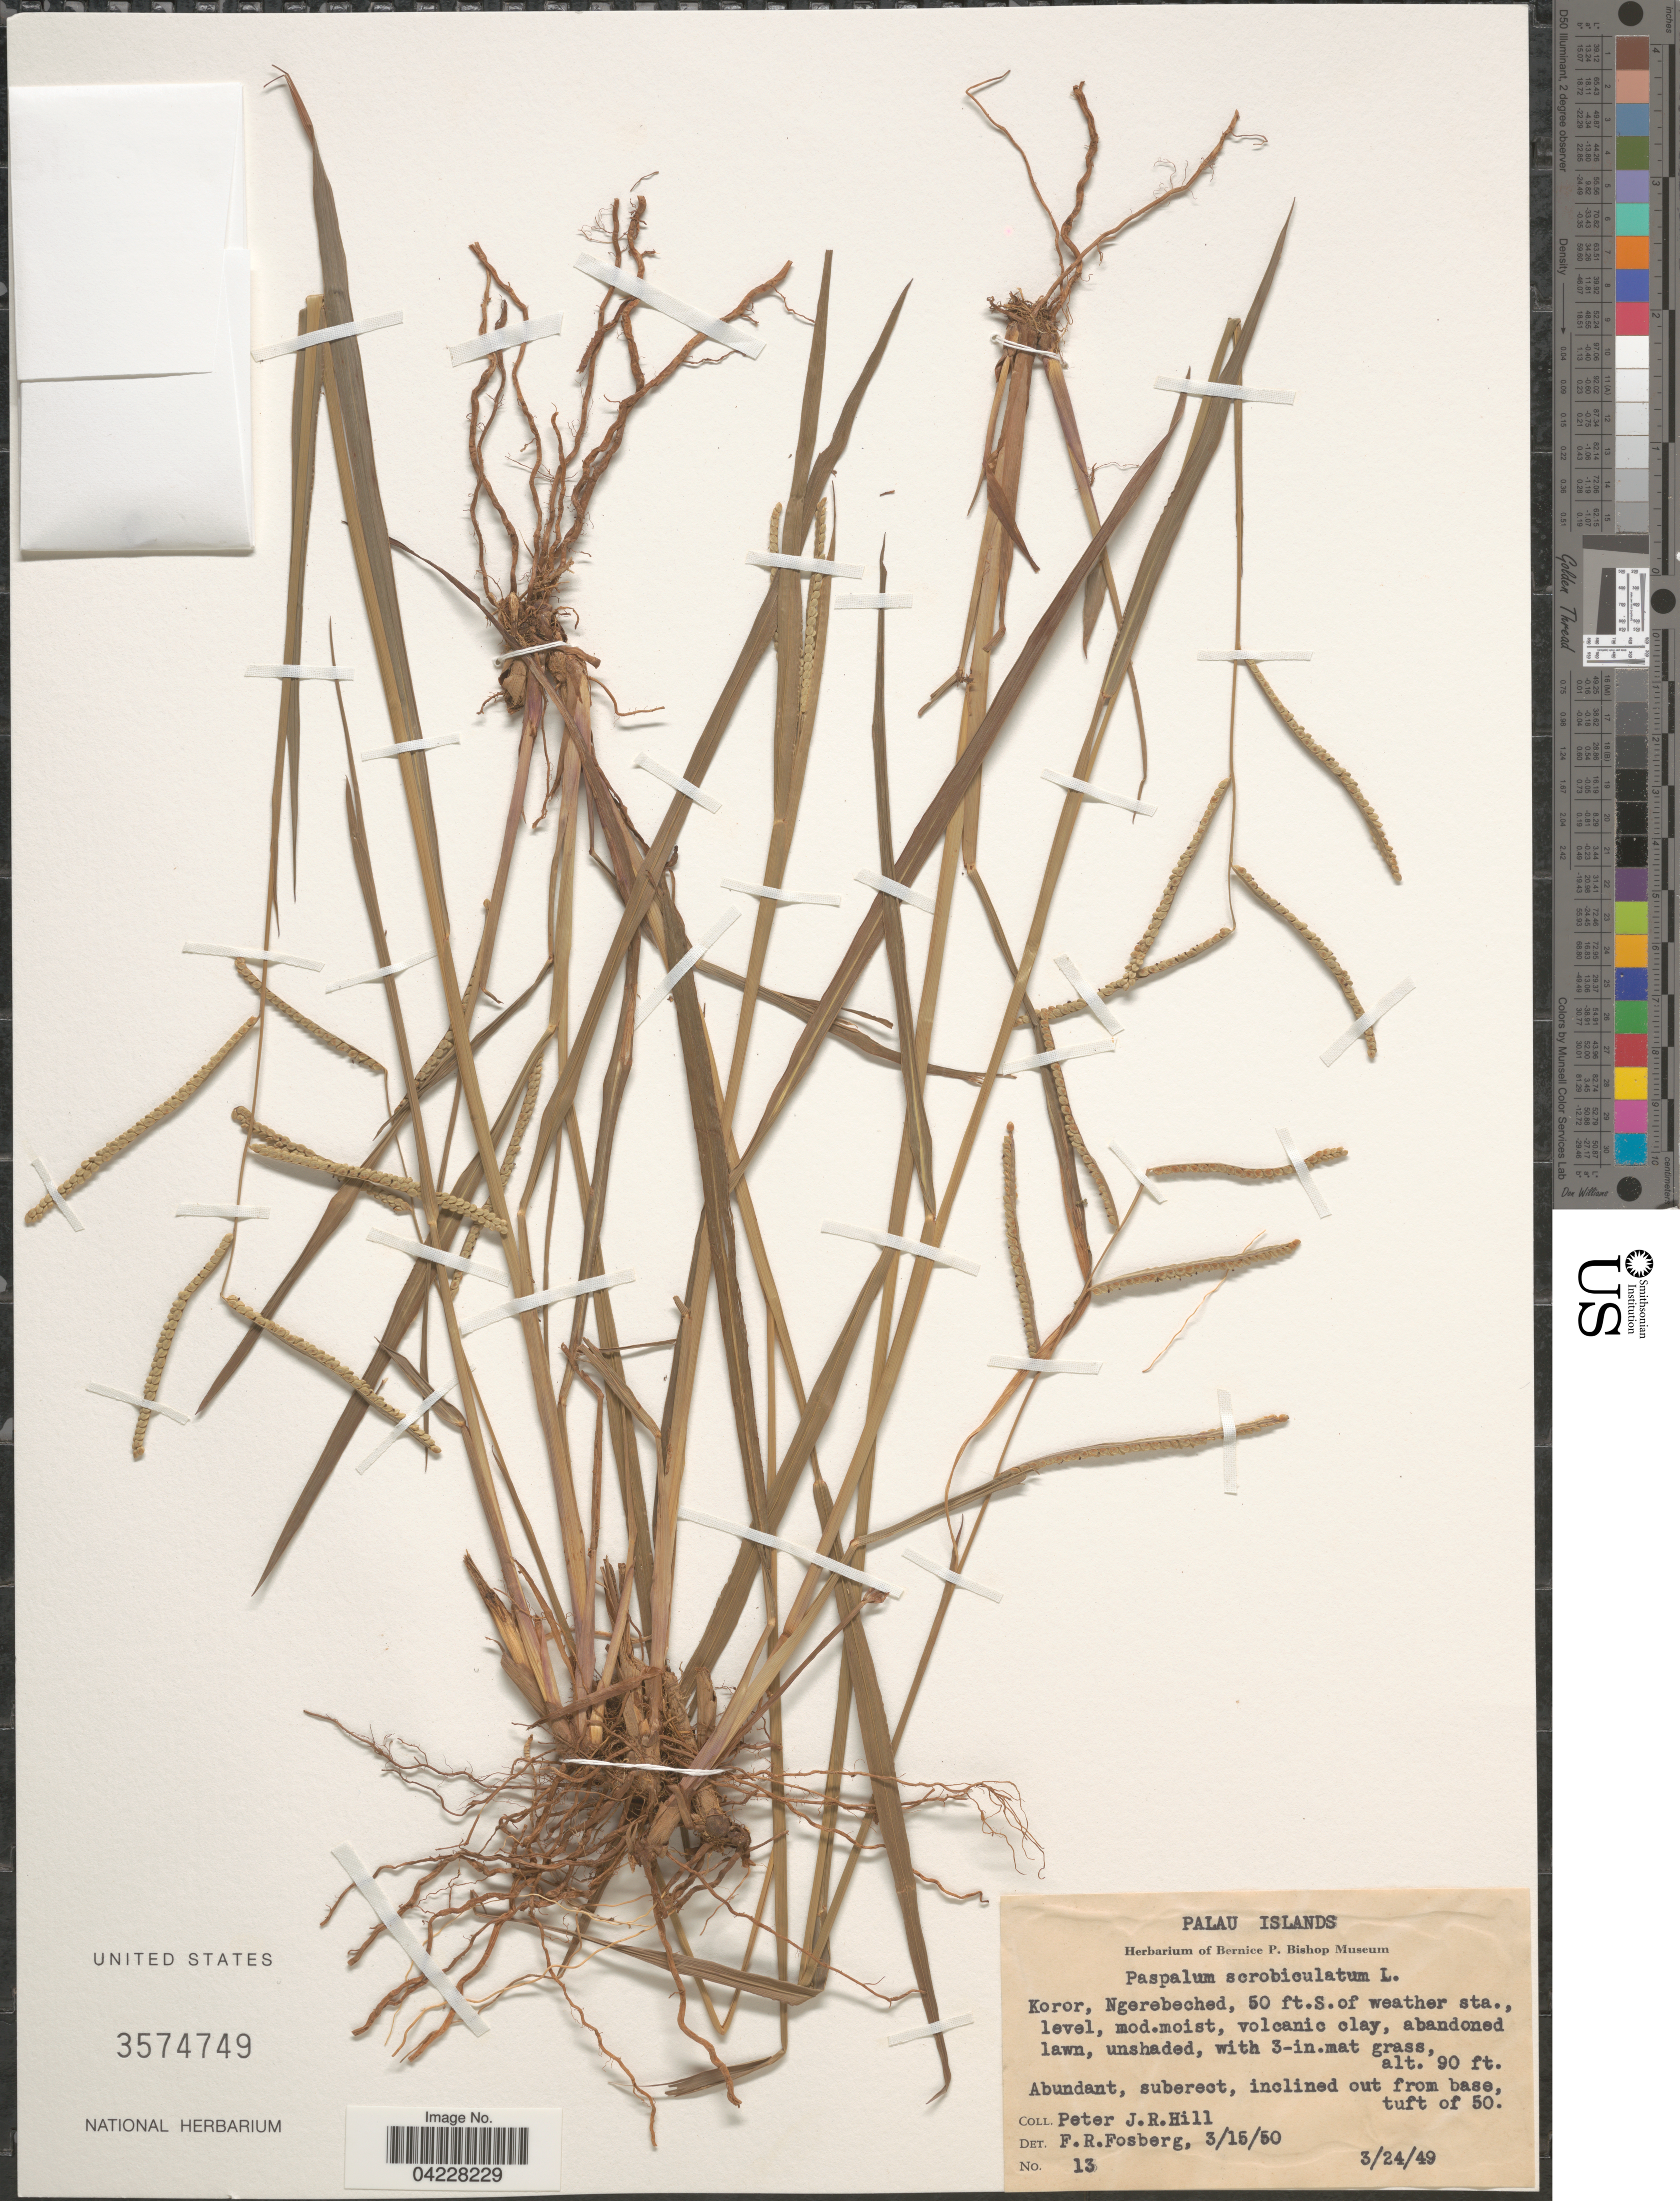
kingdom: Plantae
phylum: Tracheophyta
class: Liliopsida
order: Poales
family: Poaceae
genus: Paspalum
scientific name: Paspalum scrobiculatum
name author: L.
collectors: P. J. R. Hill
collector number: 13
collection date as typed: Transcribed d/m/y: 24/3/49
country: Palau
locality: Palau Islands. Koror, Ngerebeched, 50 ft. S. of weather sta., level, mod. moist, volcanic clay, abandoned lawn, unshaded, with 3-in. mat grass.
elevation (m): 27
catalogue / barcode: US 3574749